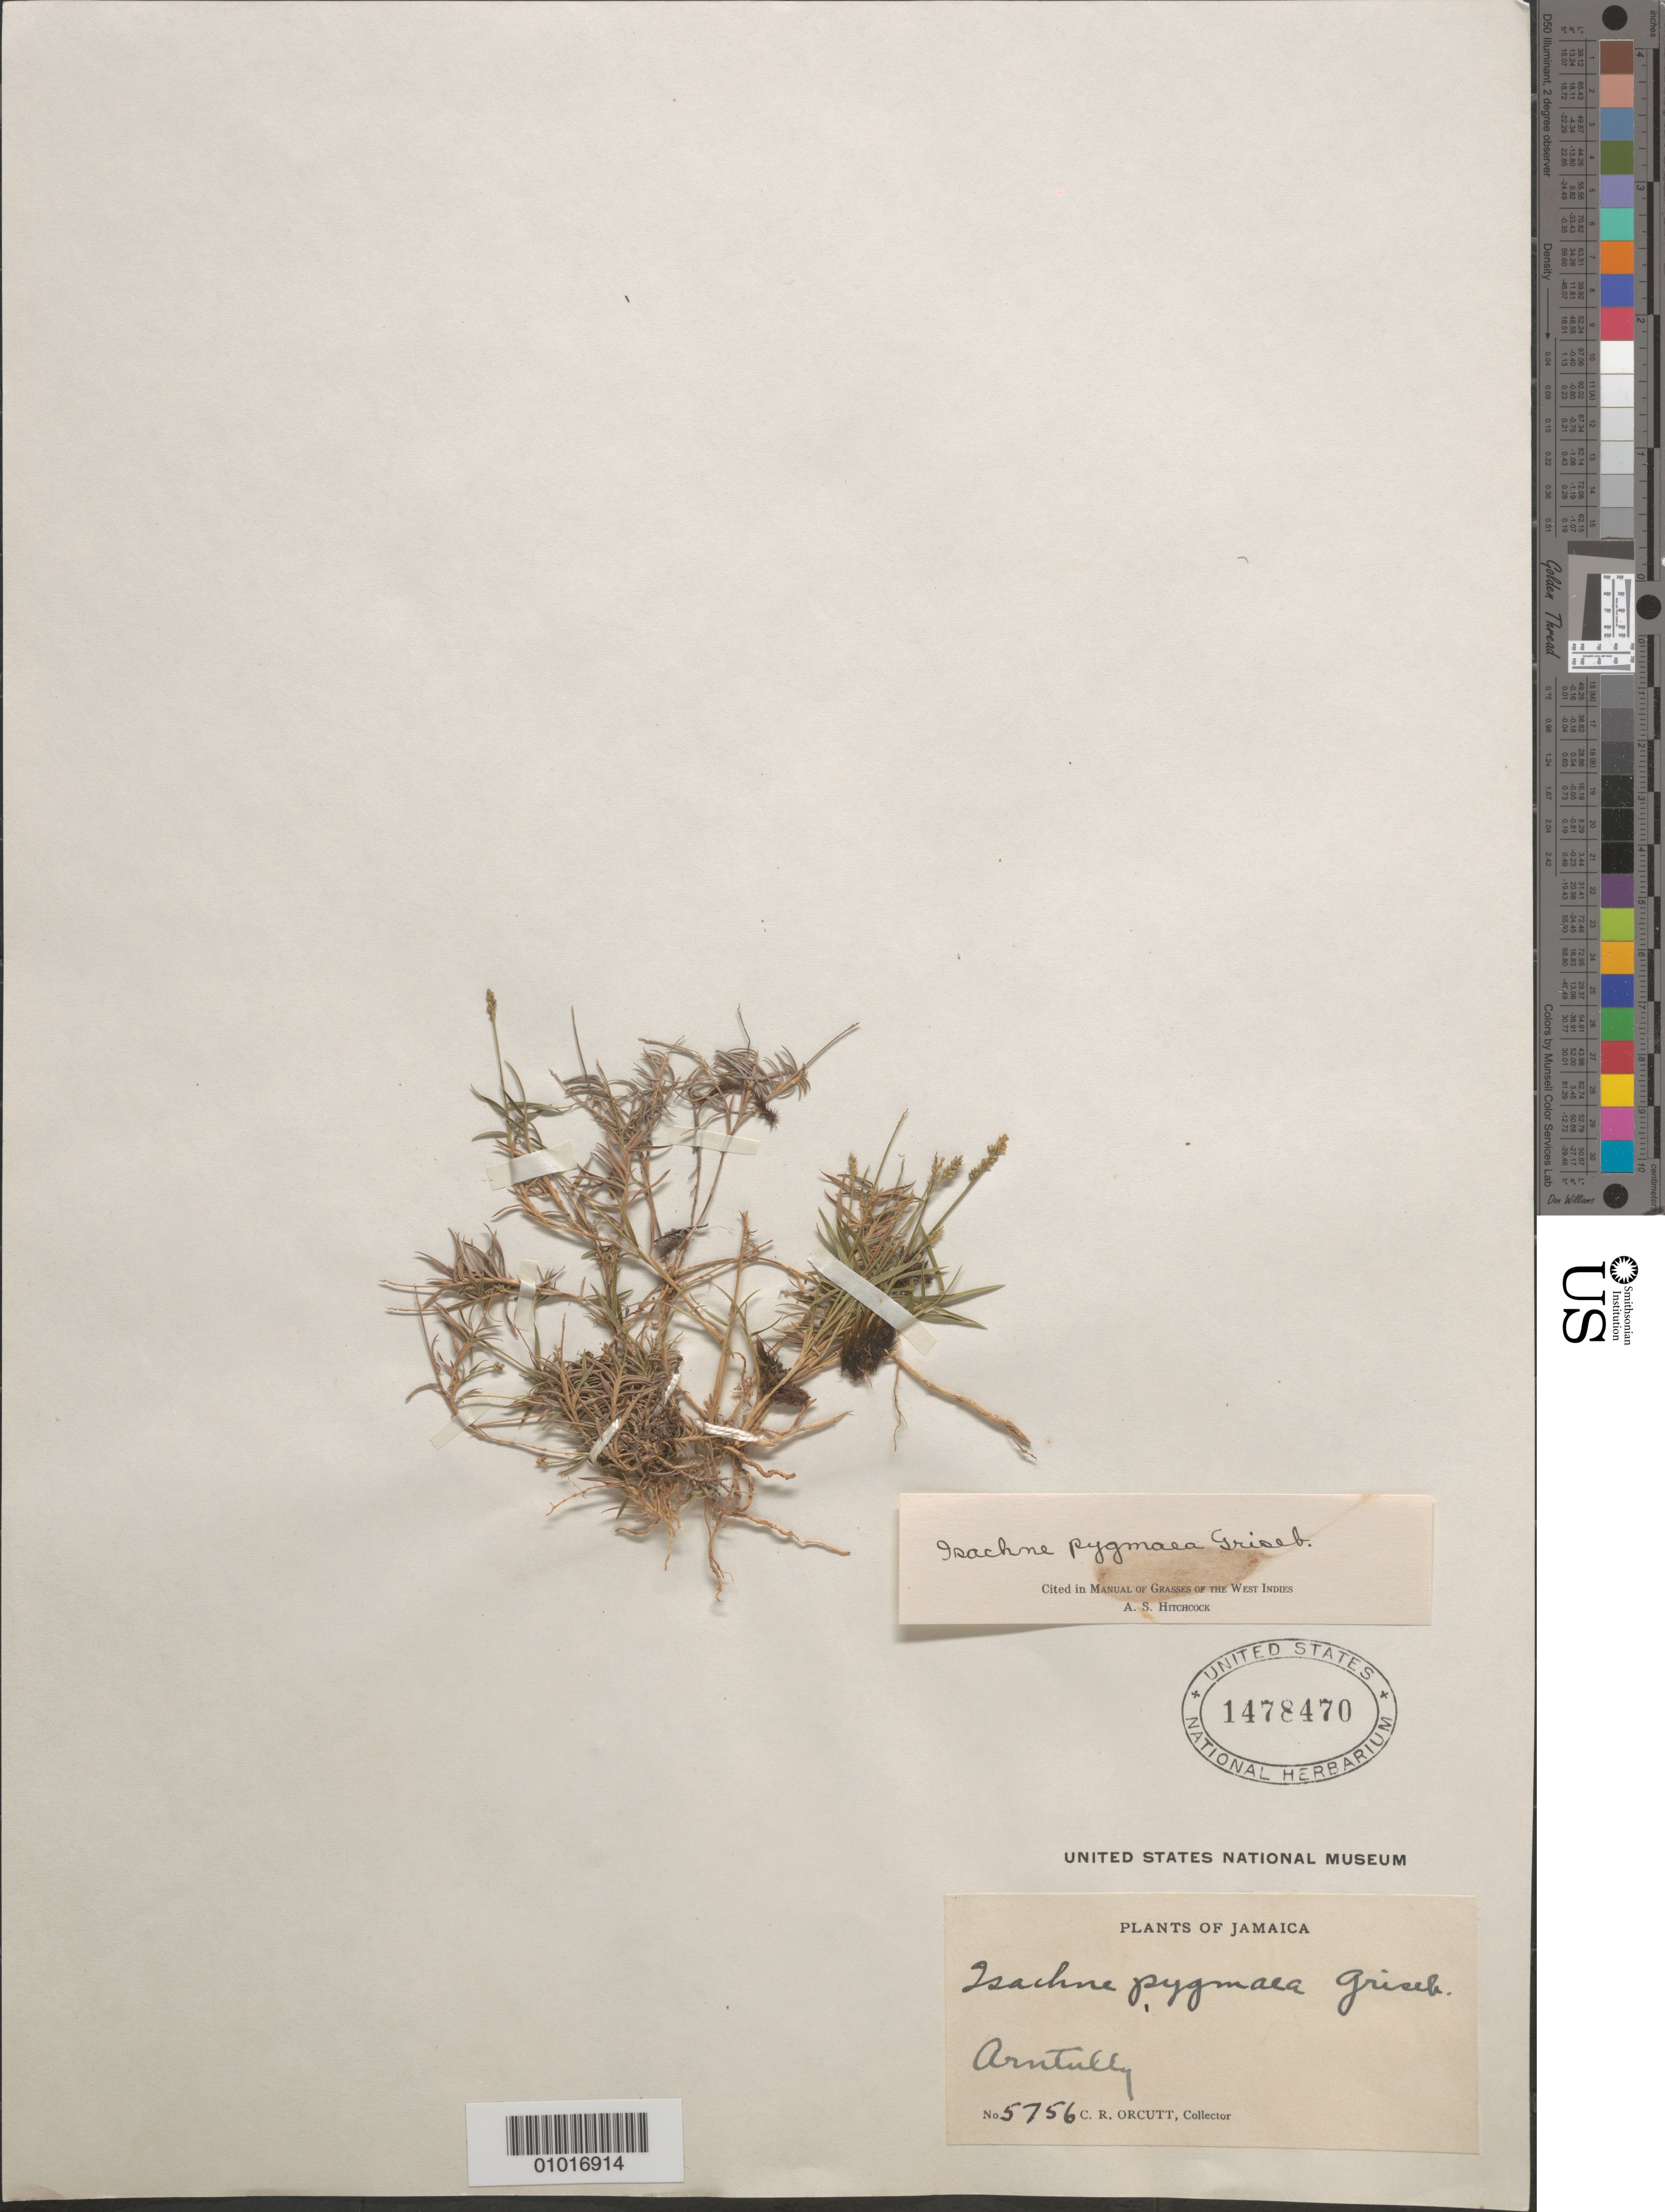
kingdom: Plantae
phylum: Tracheophyta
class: Liliopsida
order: Poales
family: Poaceae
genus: Isachne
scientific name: Isachne pygmaea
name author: Griseb.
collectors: C. R. Orcutt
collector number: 5756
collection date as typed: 1928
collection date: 1928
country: Jamaica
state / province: Saint Thomas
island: Jamaica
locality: Arntully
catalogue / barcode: US 1478470